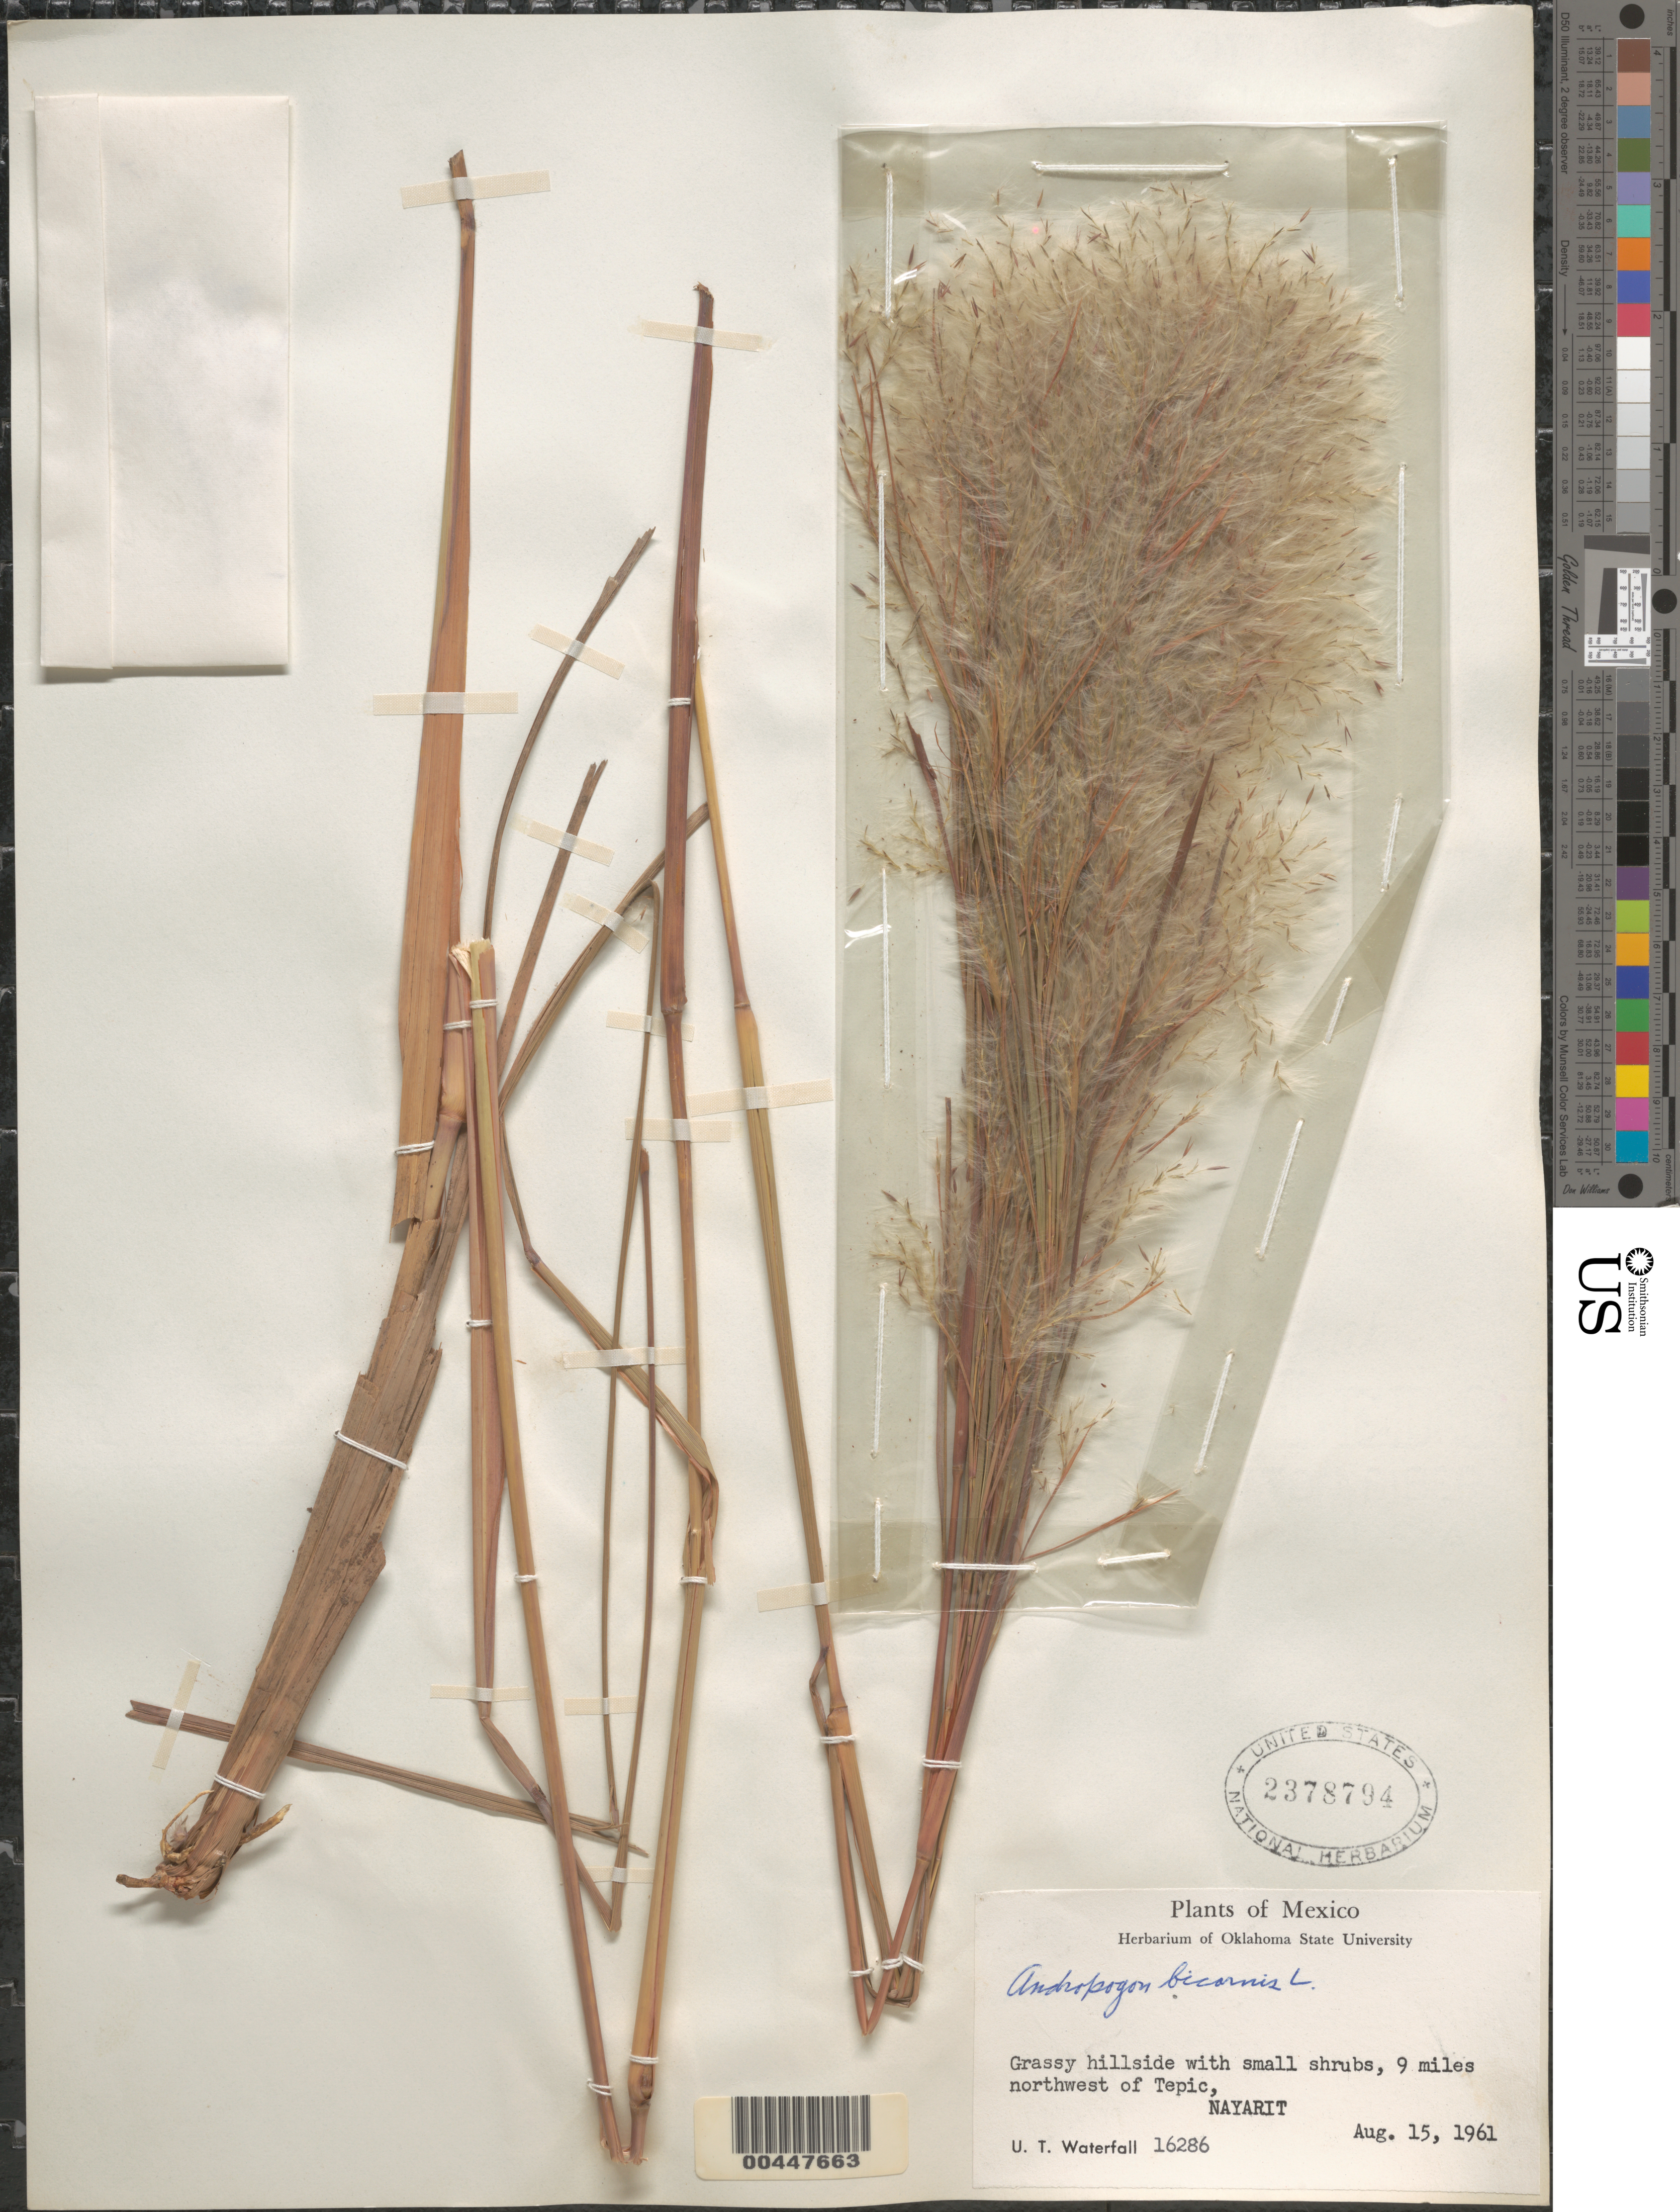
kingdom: Plantae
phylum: Tracheophyta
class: Liliopsida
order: Poales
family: Poaceae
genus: Andropogon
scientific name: Andropogon bicornis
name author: L.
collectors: U. T. Waterfall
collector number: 16286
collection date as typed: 15 Aug 1961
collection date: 1961-08-15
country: Mexico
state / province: Nayarit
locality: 9 miles NW of Tepic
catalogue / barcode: US 2378794